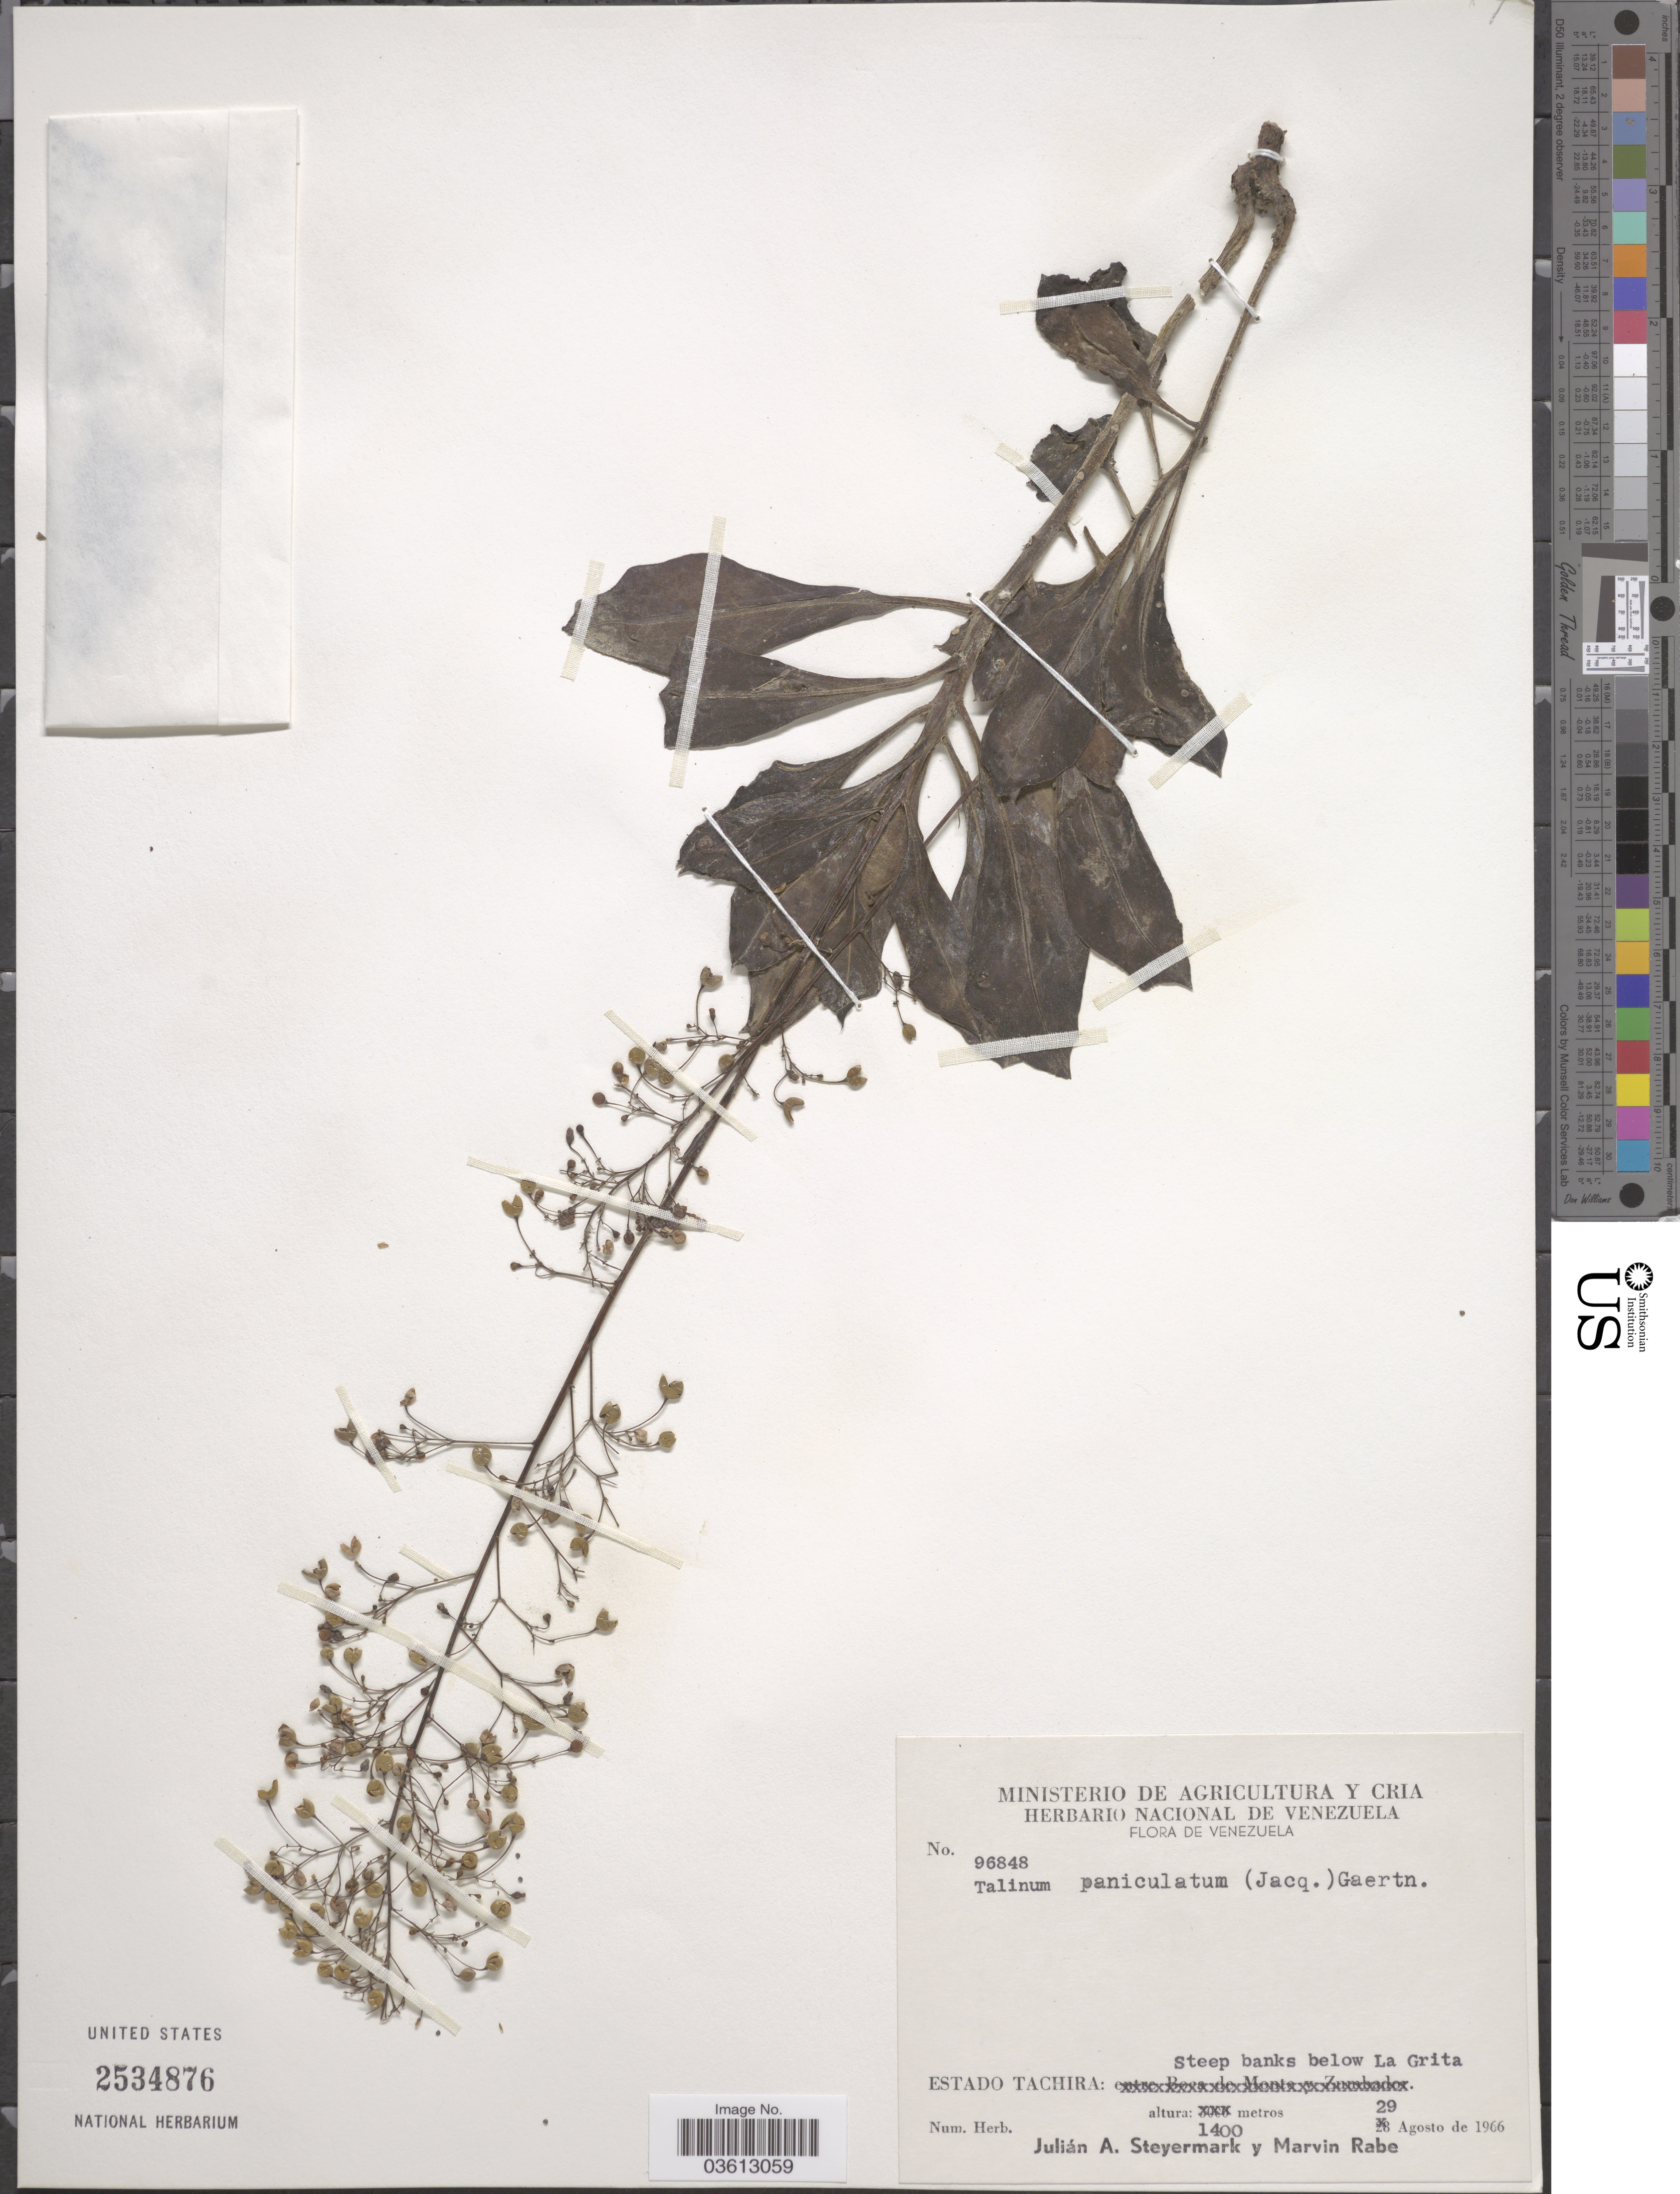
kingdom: Plantae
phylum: Tracheophyta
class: Magnoliopsida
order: Caryophyllales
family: Talinaceae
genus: Talinum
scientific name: Talinum paniculatum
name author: (Jacq.) Gaertn.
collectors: J. Steyermark & M. Rabe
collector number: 96848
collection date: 1966-08-29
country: Venezuela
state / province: Tachira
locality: Steep banks below La Grita.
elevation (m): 1400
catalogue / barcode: US 2534876